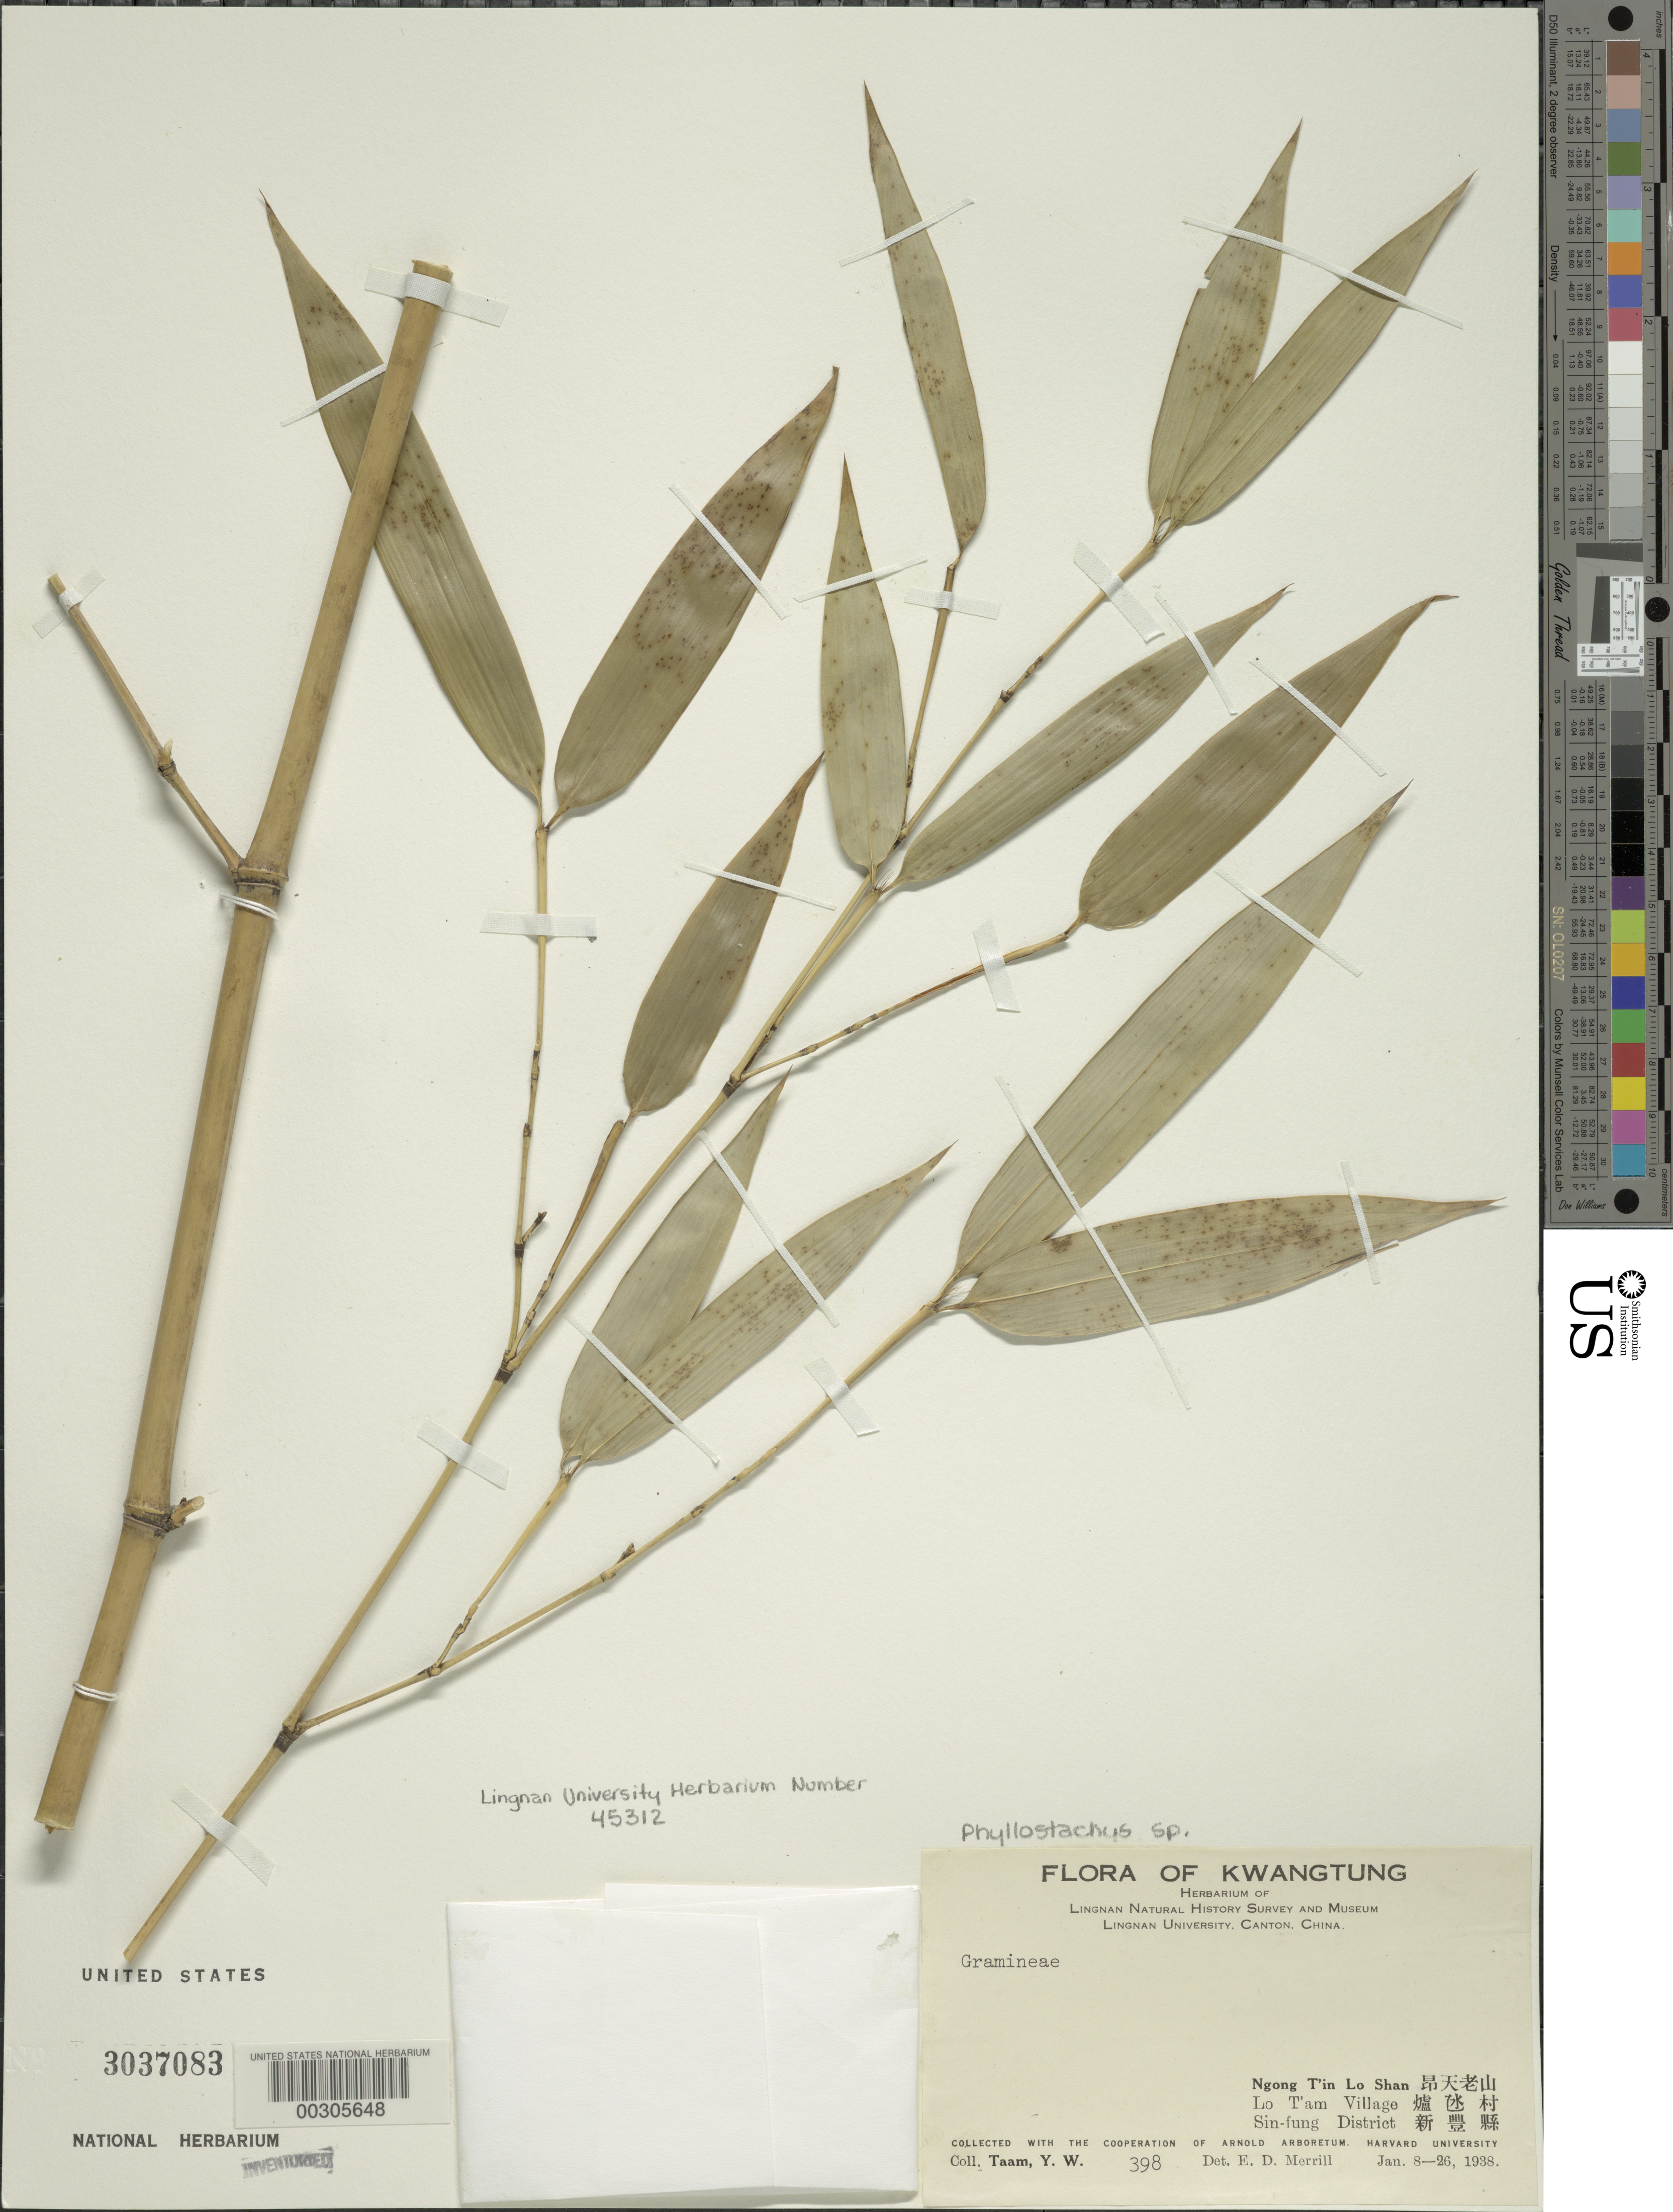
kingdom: Plantae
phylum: Tracheophyta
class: Liliopsida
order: Poales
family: Poaceae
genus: Phyllostachys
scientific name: Phyllostachys sp.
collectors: Y. W. Taam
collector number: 398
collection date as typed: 08 Jan 1938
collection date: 1938-01-08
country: China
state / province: Guangdong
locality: Sin-fung, lo t'am village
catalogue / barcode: US 3037083